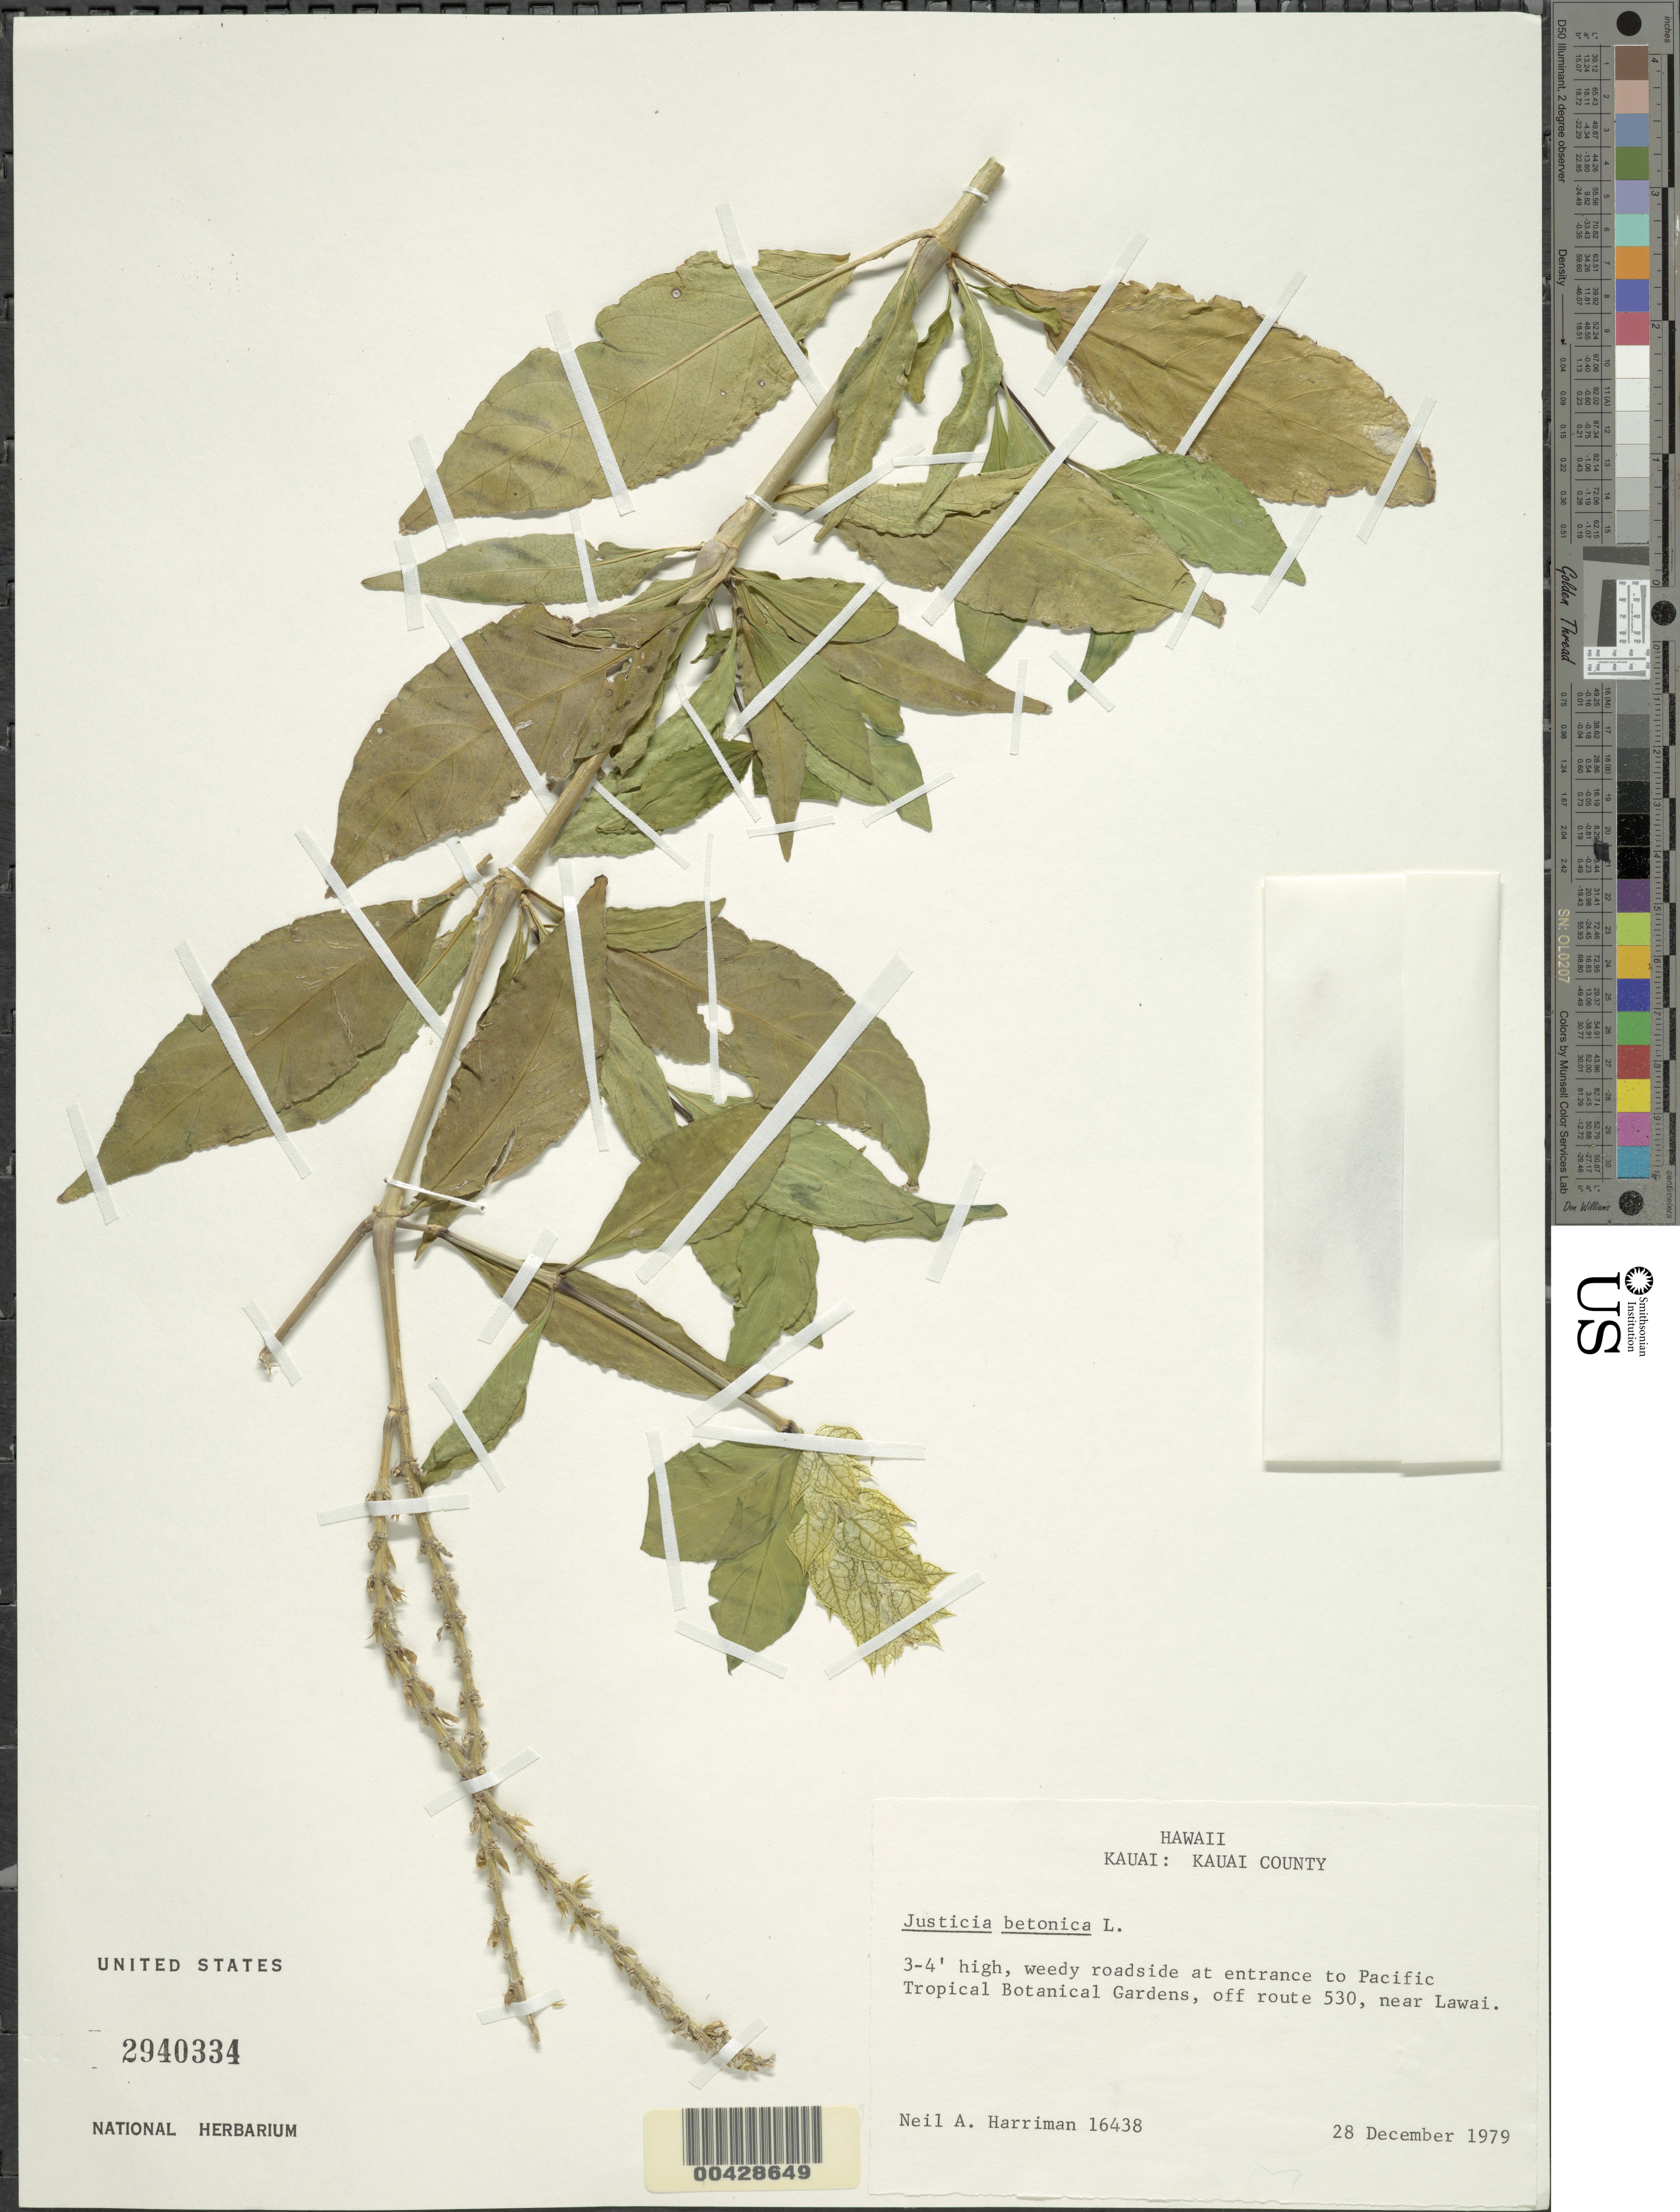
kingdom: Plantae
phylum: Tracheophyta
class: Magnoliopsida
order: Lamiales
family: Acanthaceae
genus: Justicia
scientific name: Justicia betonica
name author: L.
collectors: N. A. Harriman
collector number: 16438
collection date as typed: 28 Dec 1979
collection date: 1979-12-28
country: United States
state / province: Hawaii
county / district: Kauai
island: Kaua'i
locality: Kauai County, entrance to Pacific Tropical Botanic Gardens, off route 530, near Lawai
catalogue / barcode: US 2940334